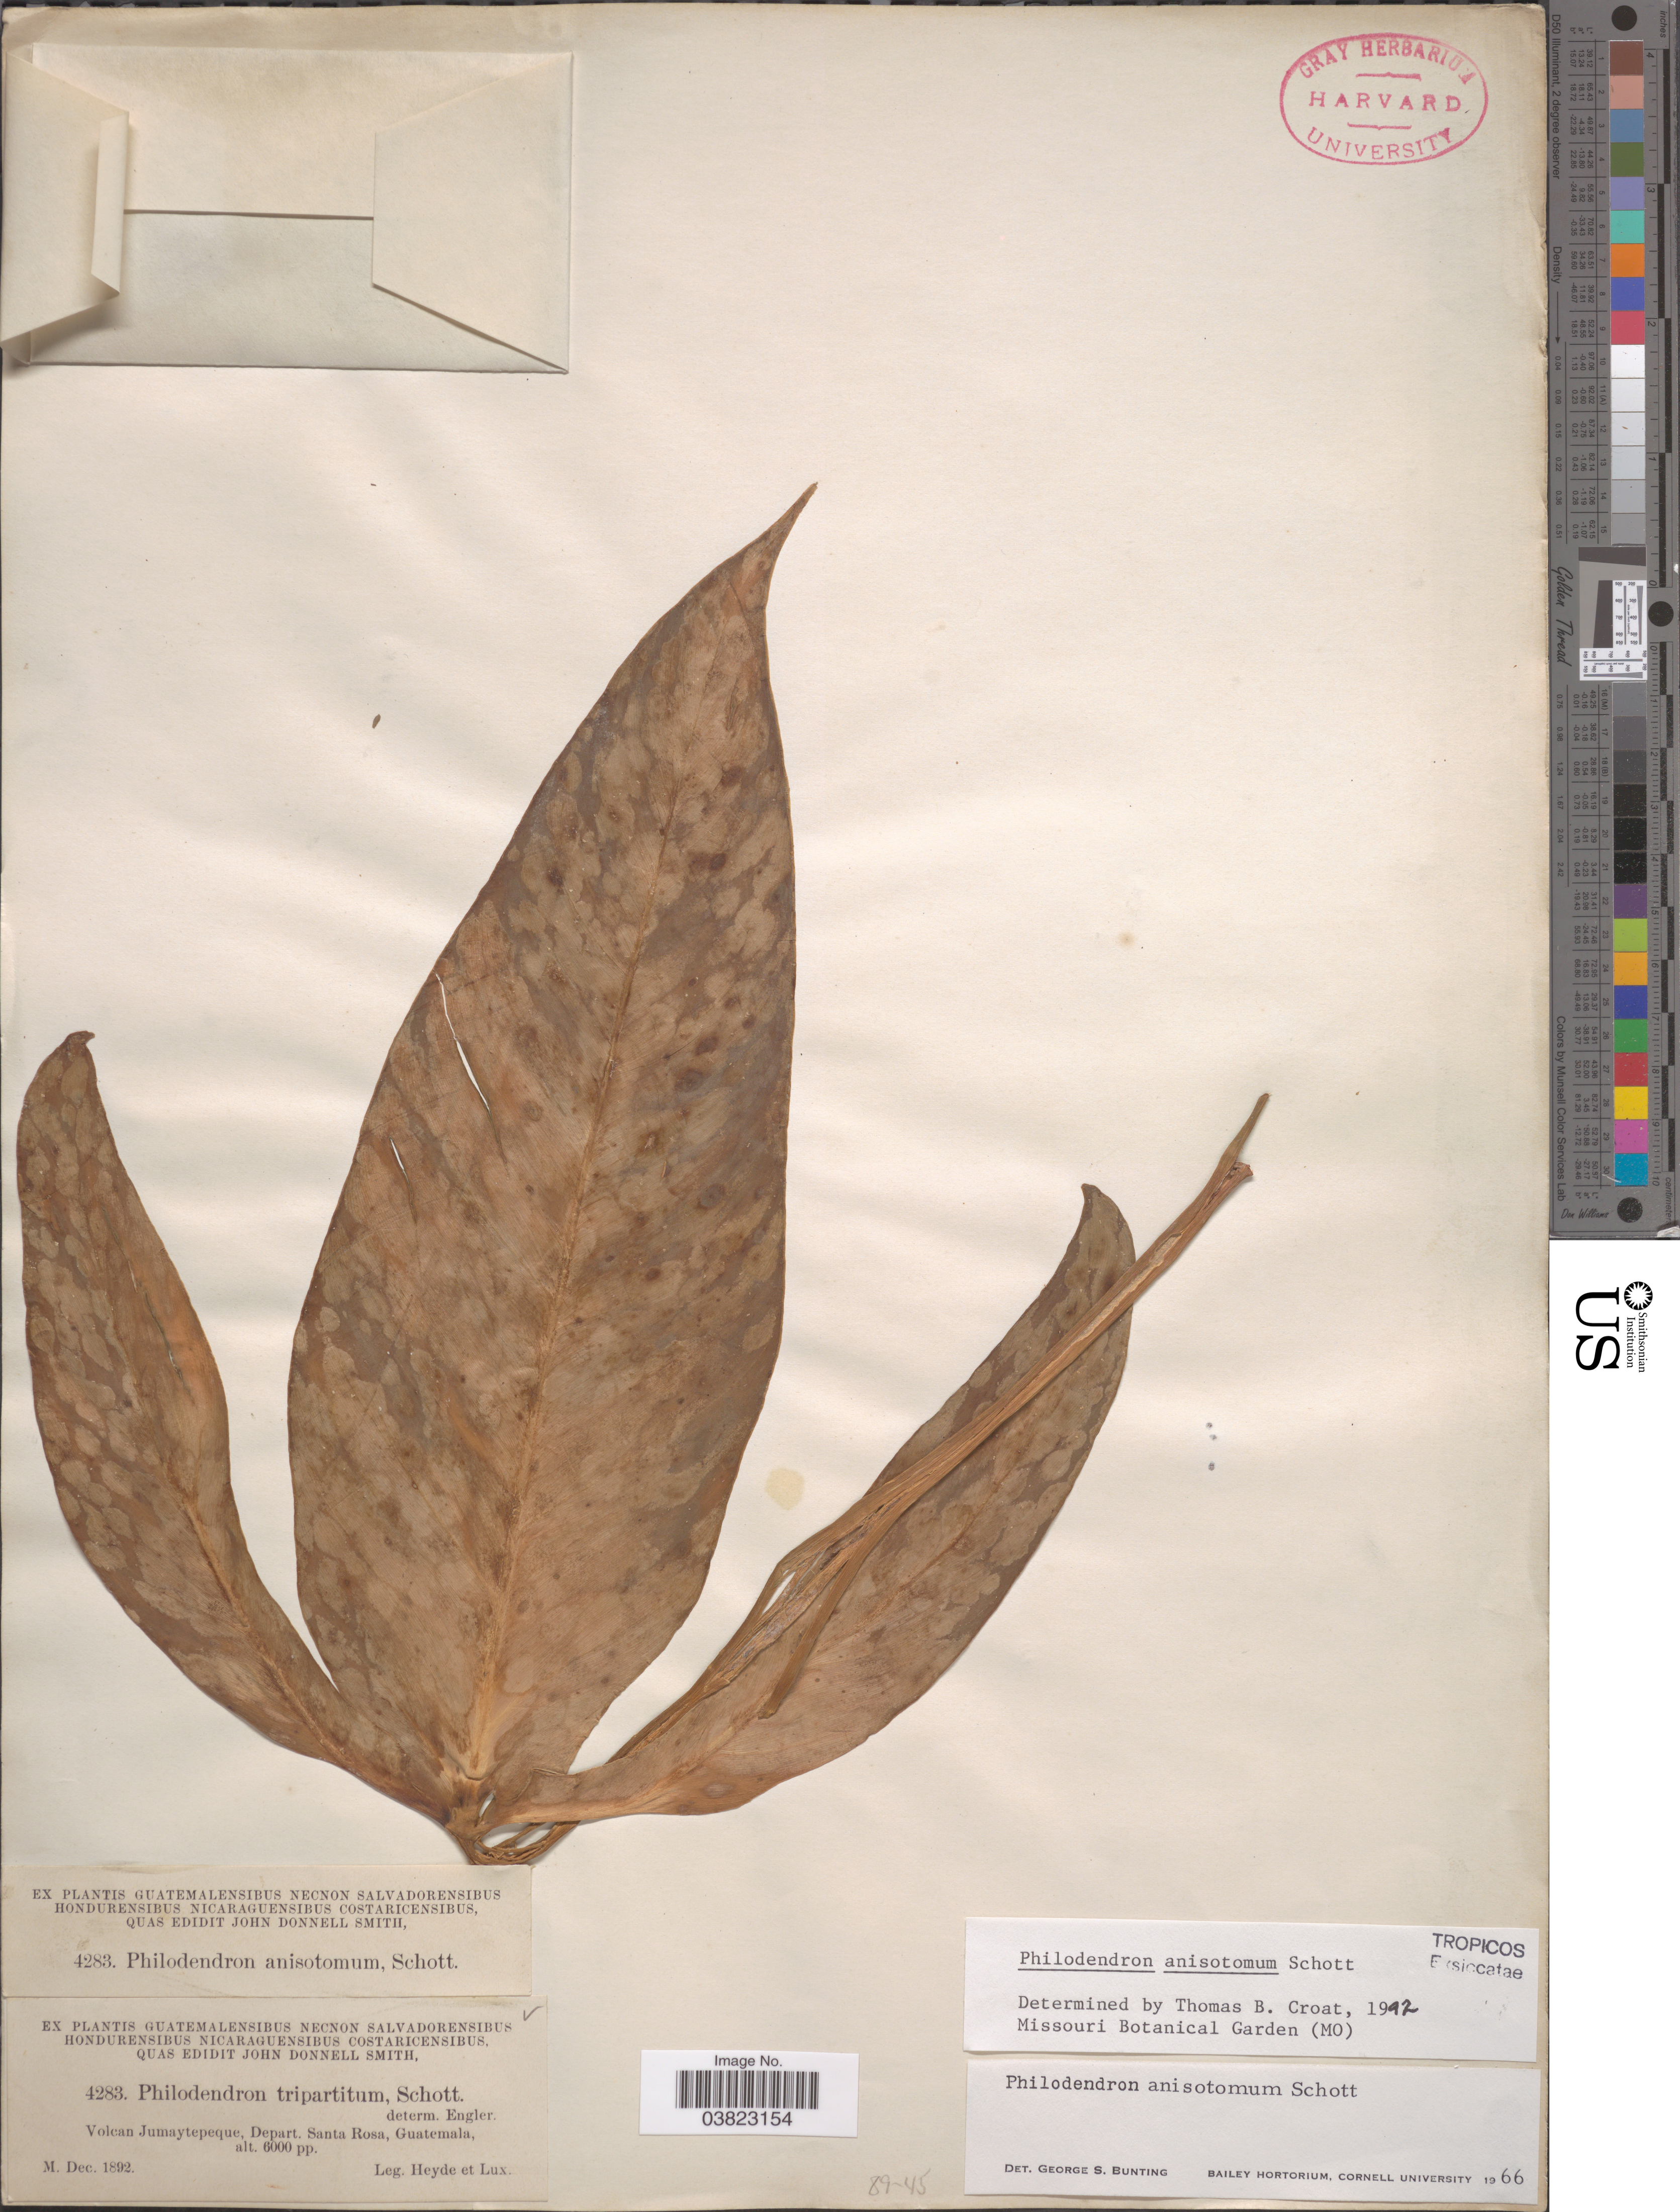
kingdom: Plantae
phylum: Tracheophyta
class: Liliopsida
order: Alismatales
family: Araceae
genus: Philodendron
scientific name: Philodendron anisotomum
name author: Schott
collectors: Heyde & Lux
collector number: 4283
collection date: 1892-12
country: Guatemala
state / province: Santa Rosa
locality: Volcan Jumaytepeque, Depart. Santa Rosa.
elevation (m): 1829